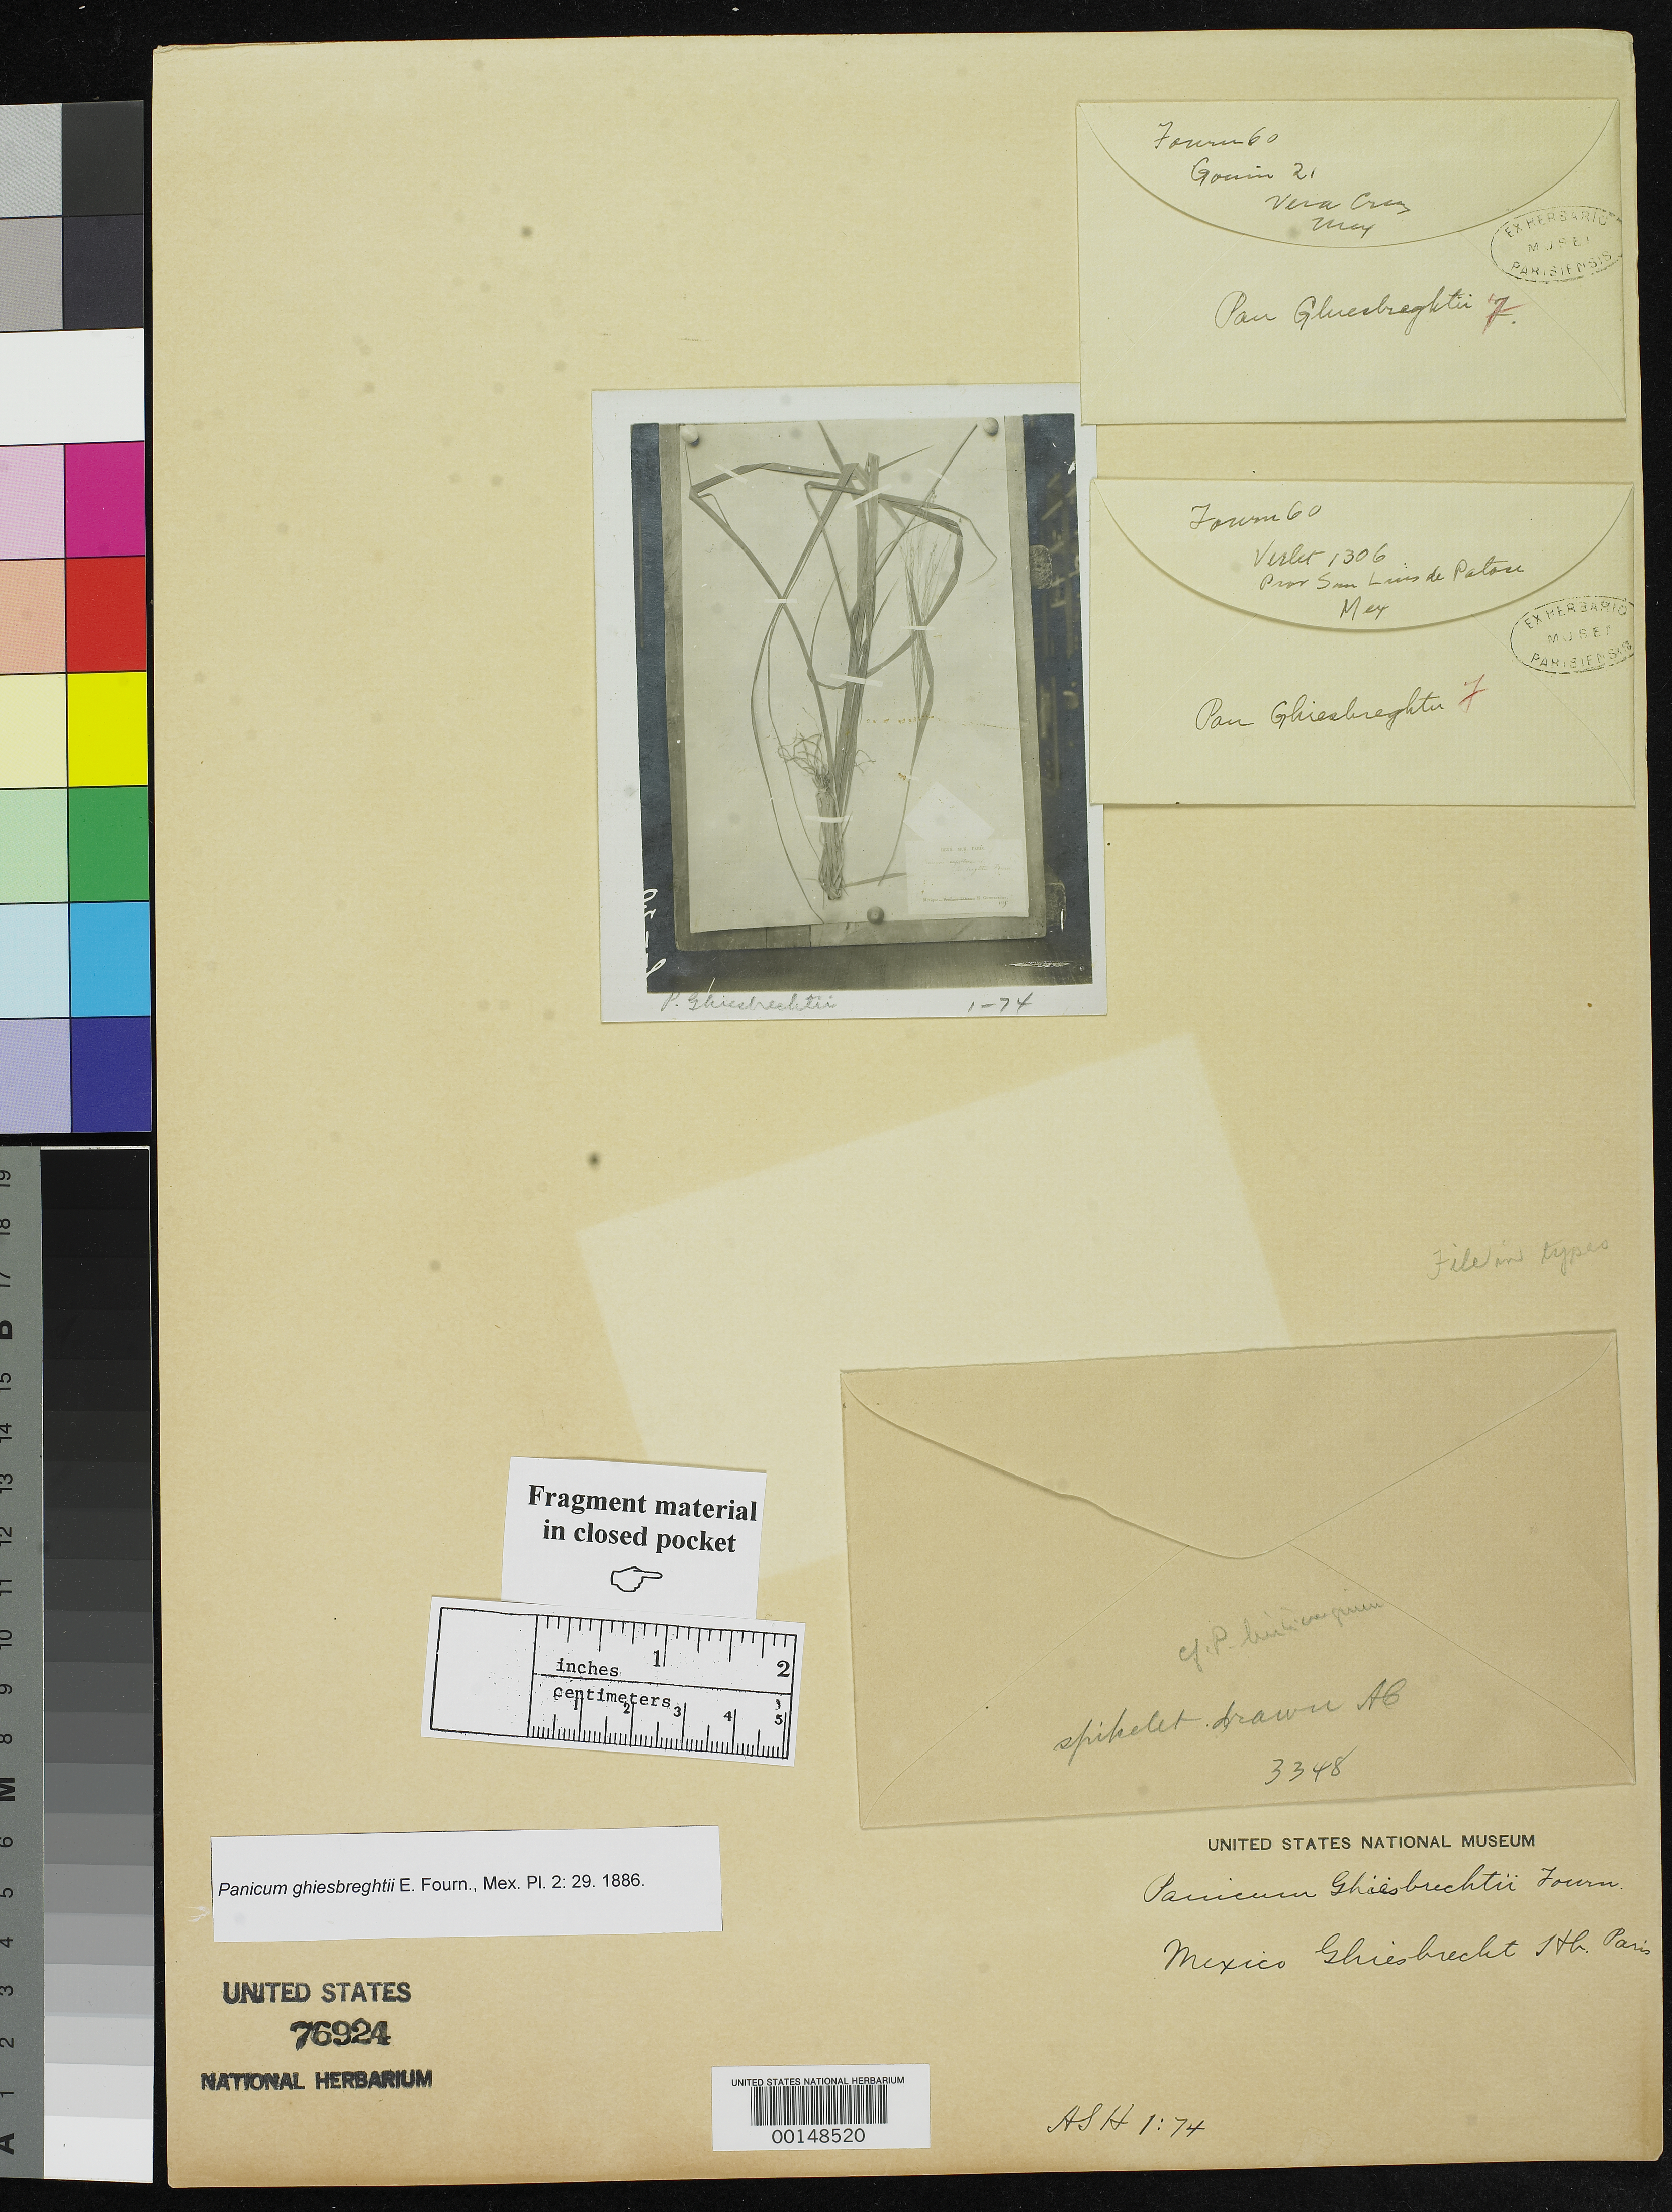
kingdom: Plantae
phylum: Tracheophyta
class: Liliopsida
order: Poales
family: Poaceae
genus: Panicum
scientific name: Panicum ghiesbreghtii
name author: E. Fourn.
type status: Type Fragment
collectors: M. Virlet d'Aoust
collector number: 1306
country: Mexico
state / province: San Luis Potosi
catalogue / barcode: US 76924